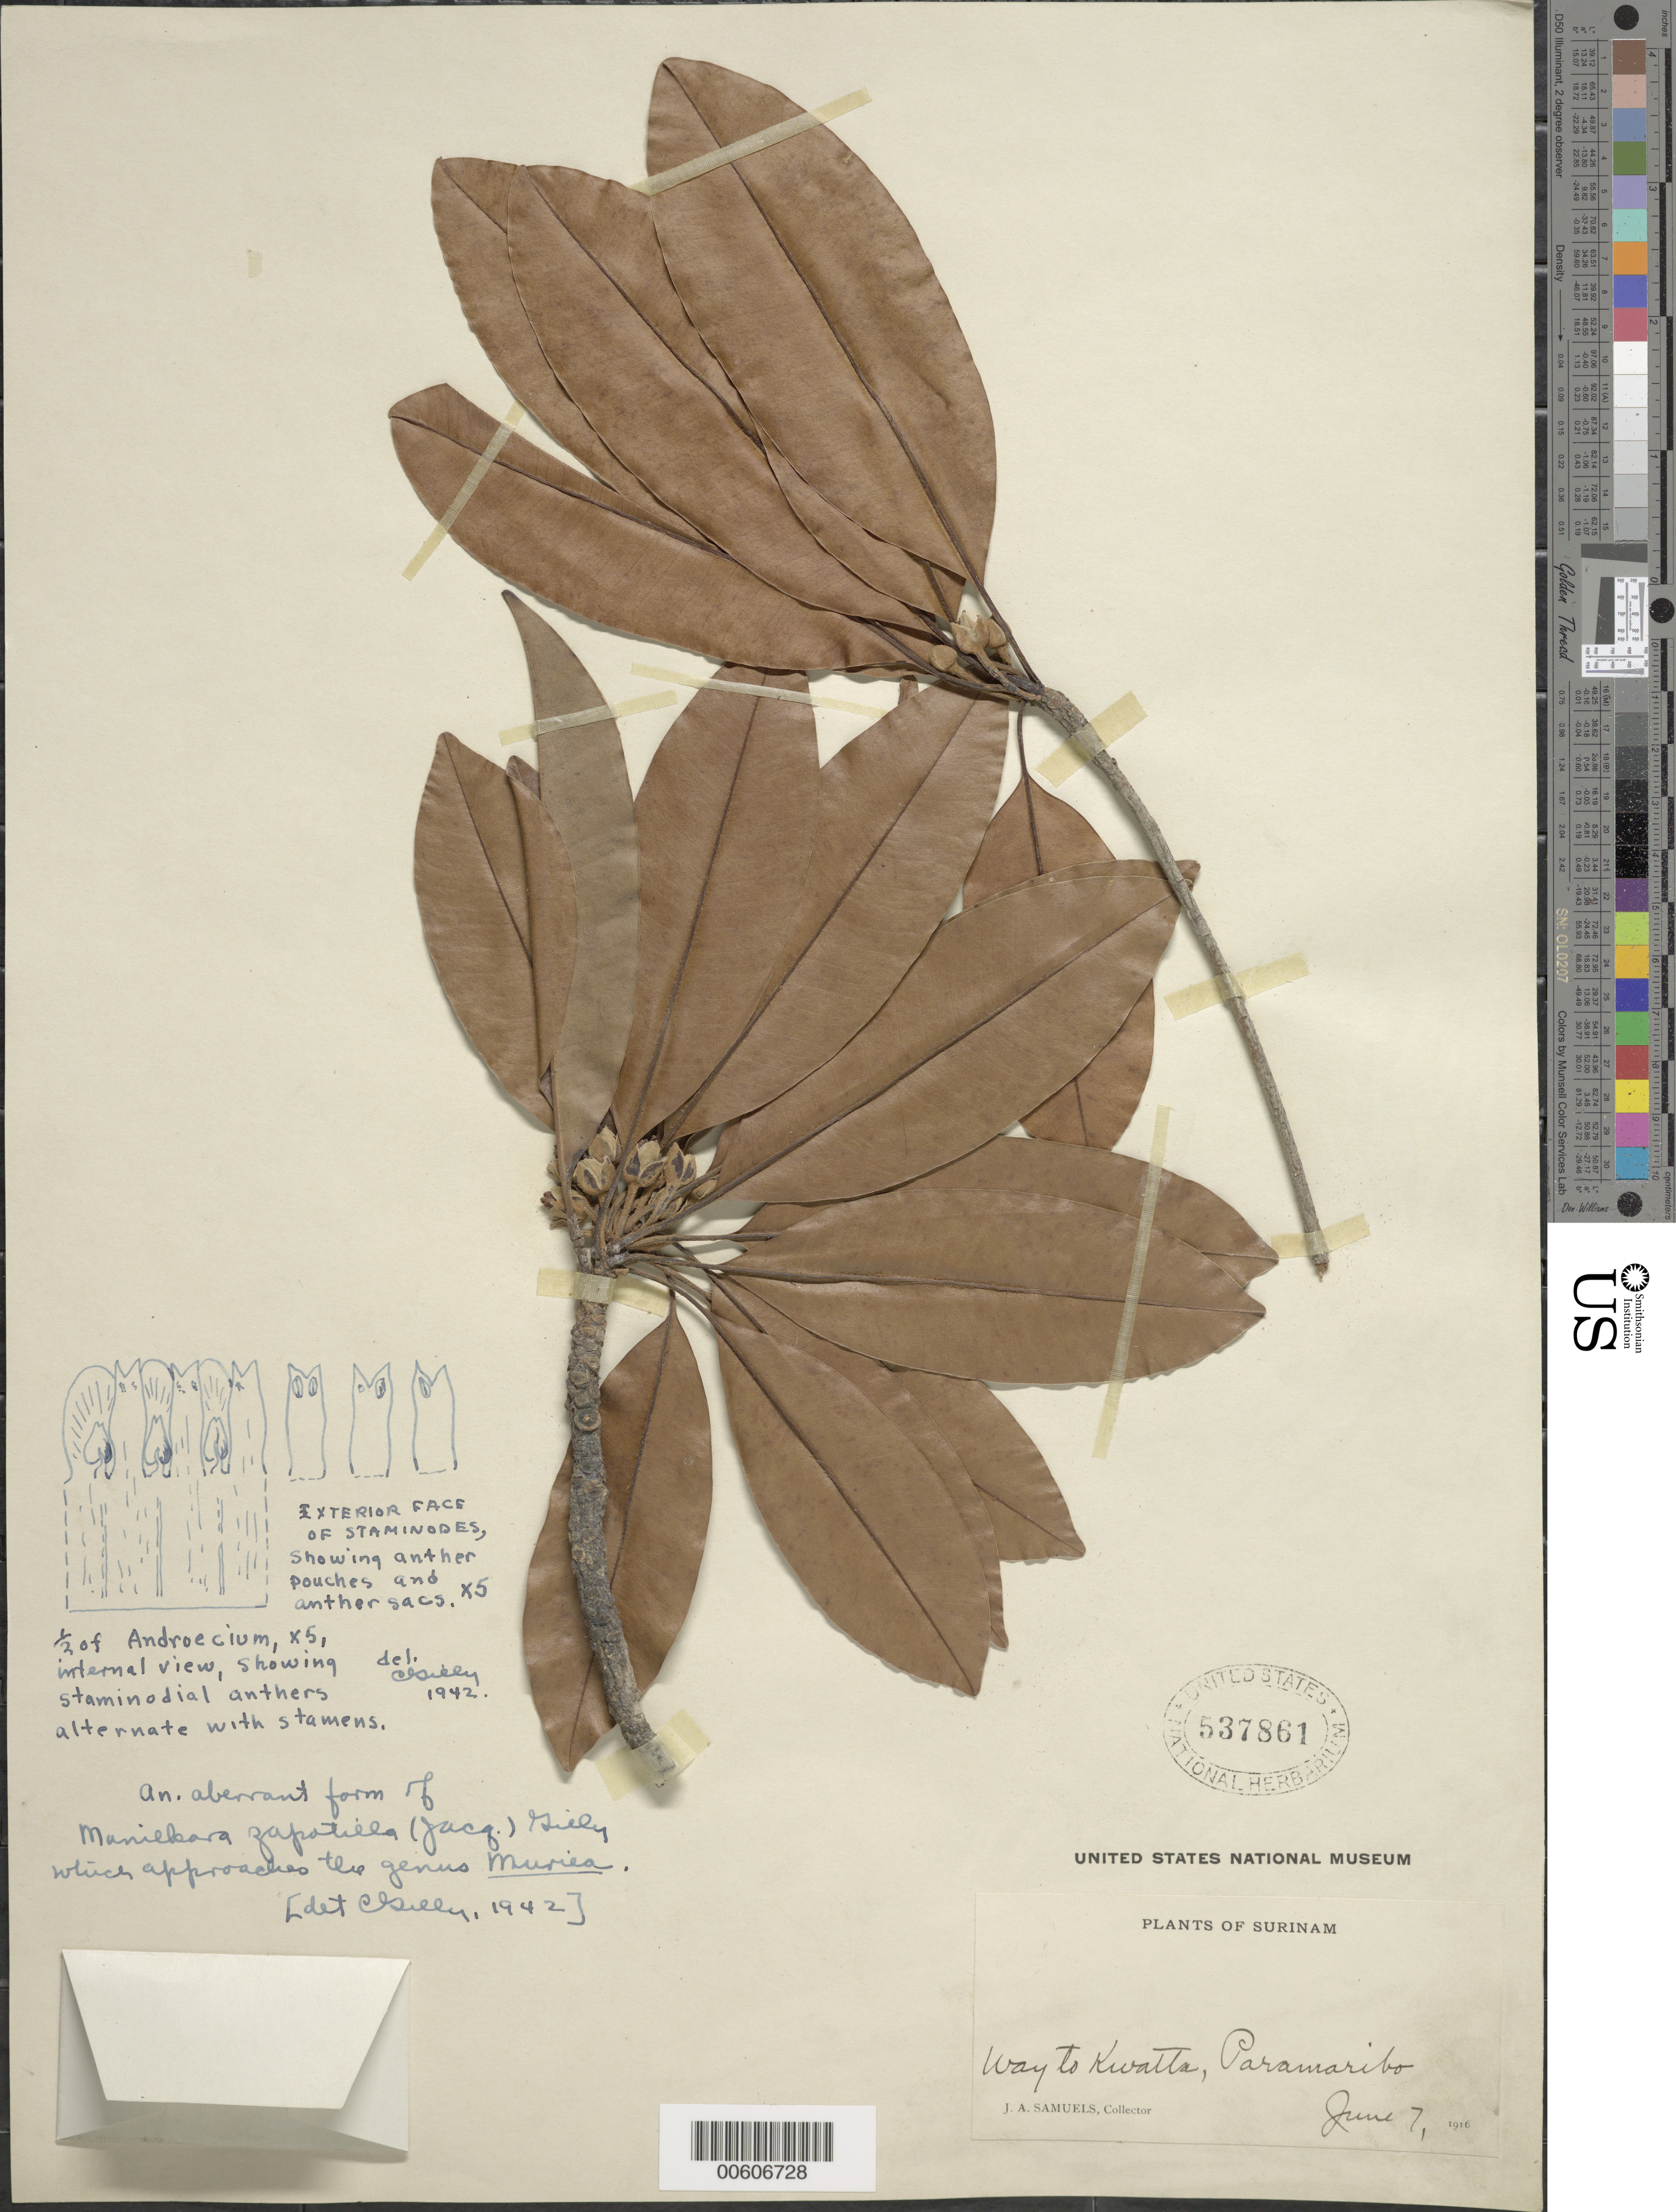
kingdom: Plantae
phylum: Tracheophyta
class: Magnoliopsida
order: Ericales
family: Sapotaceae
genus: Manilkara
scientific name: Manilkara zapotilla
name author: (Jacq.) Gilly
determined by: Gilly, C. L.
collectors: J. A. Samuels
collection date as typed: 7-Jun-16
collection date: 1916-06-07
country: Suriname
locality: Paramaribo, way to Kwatta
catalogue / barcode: US 537861